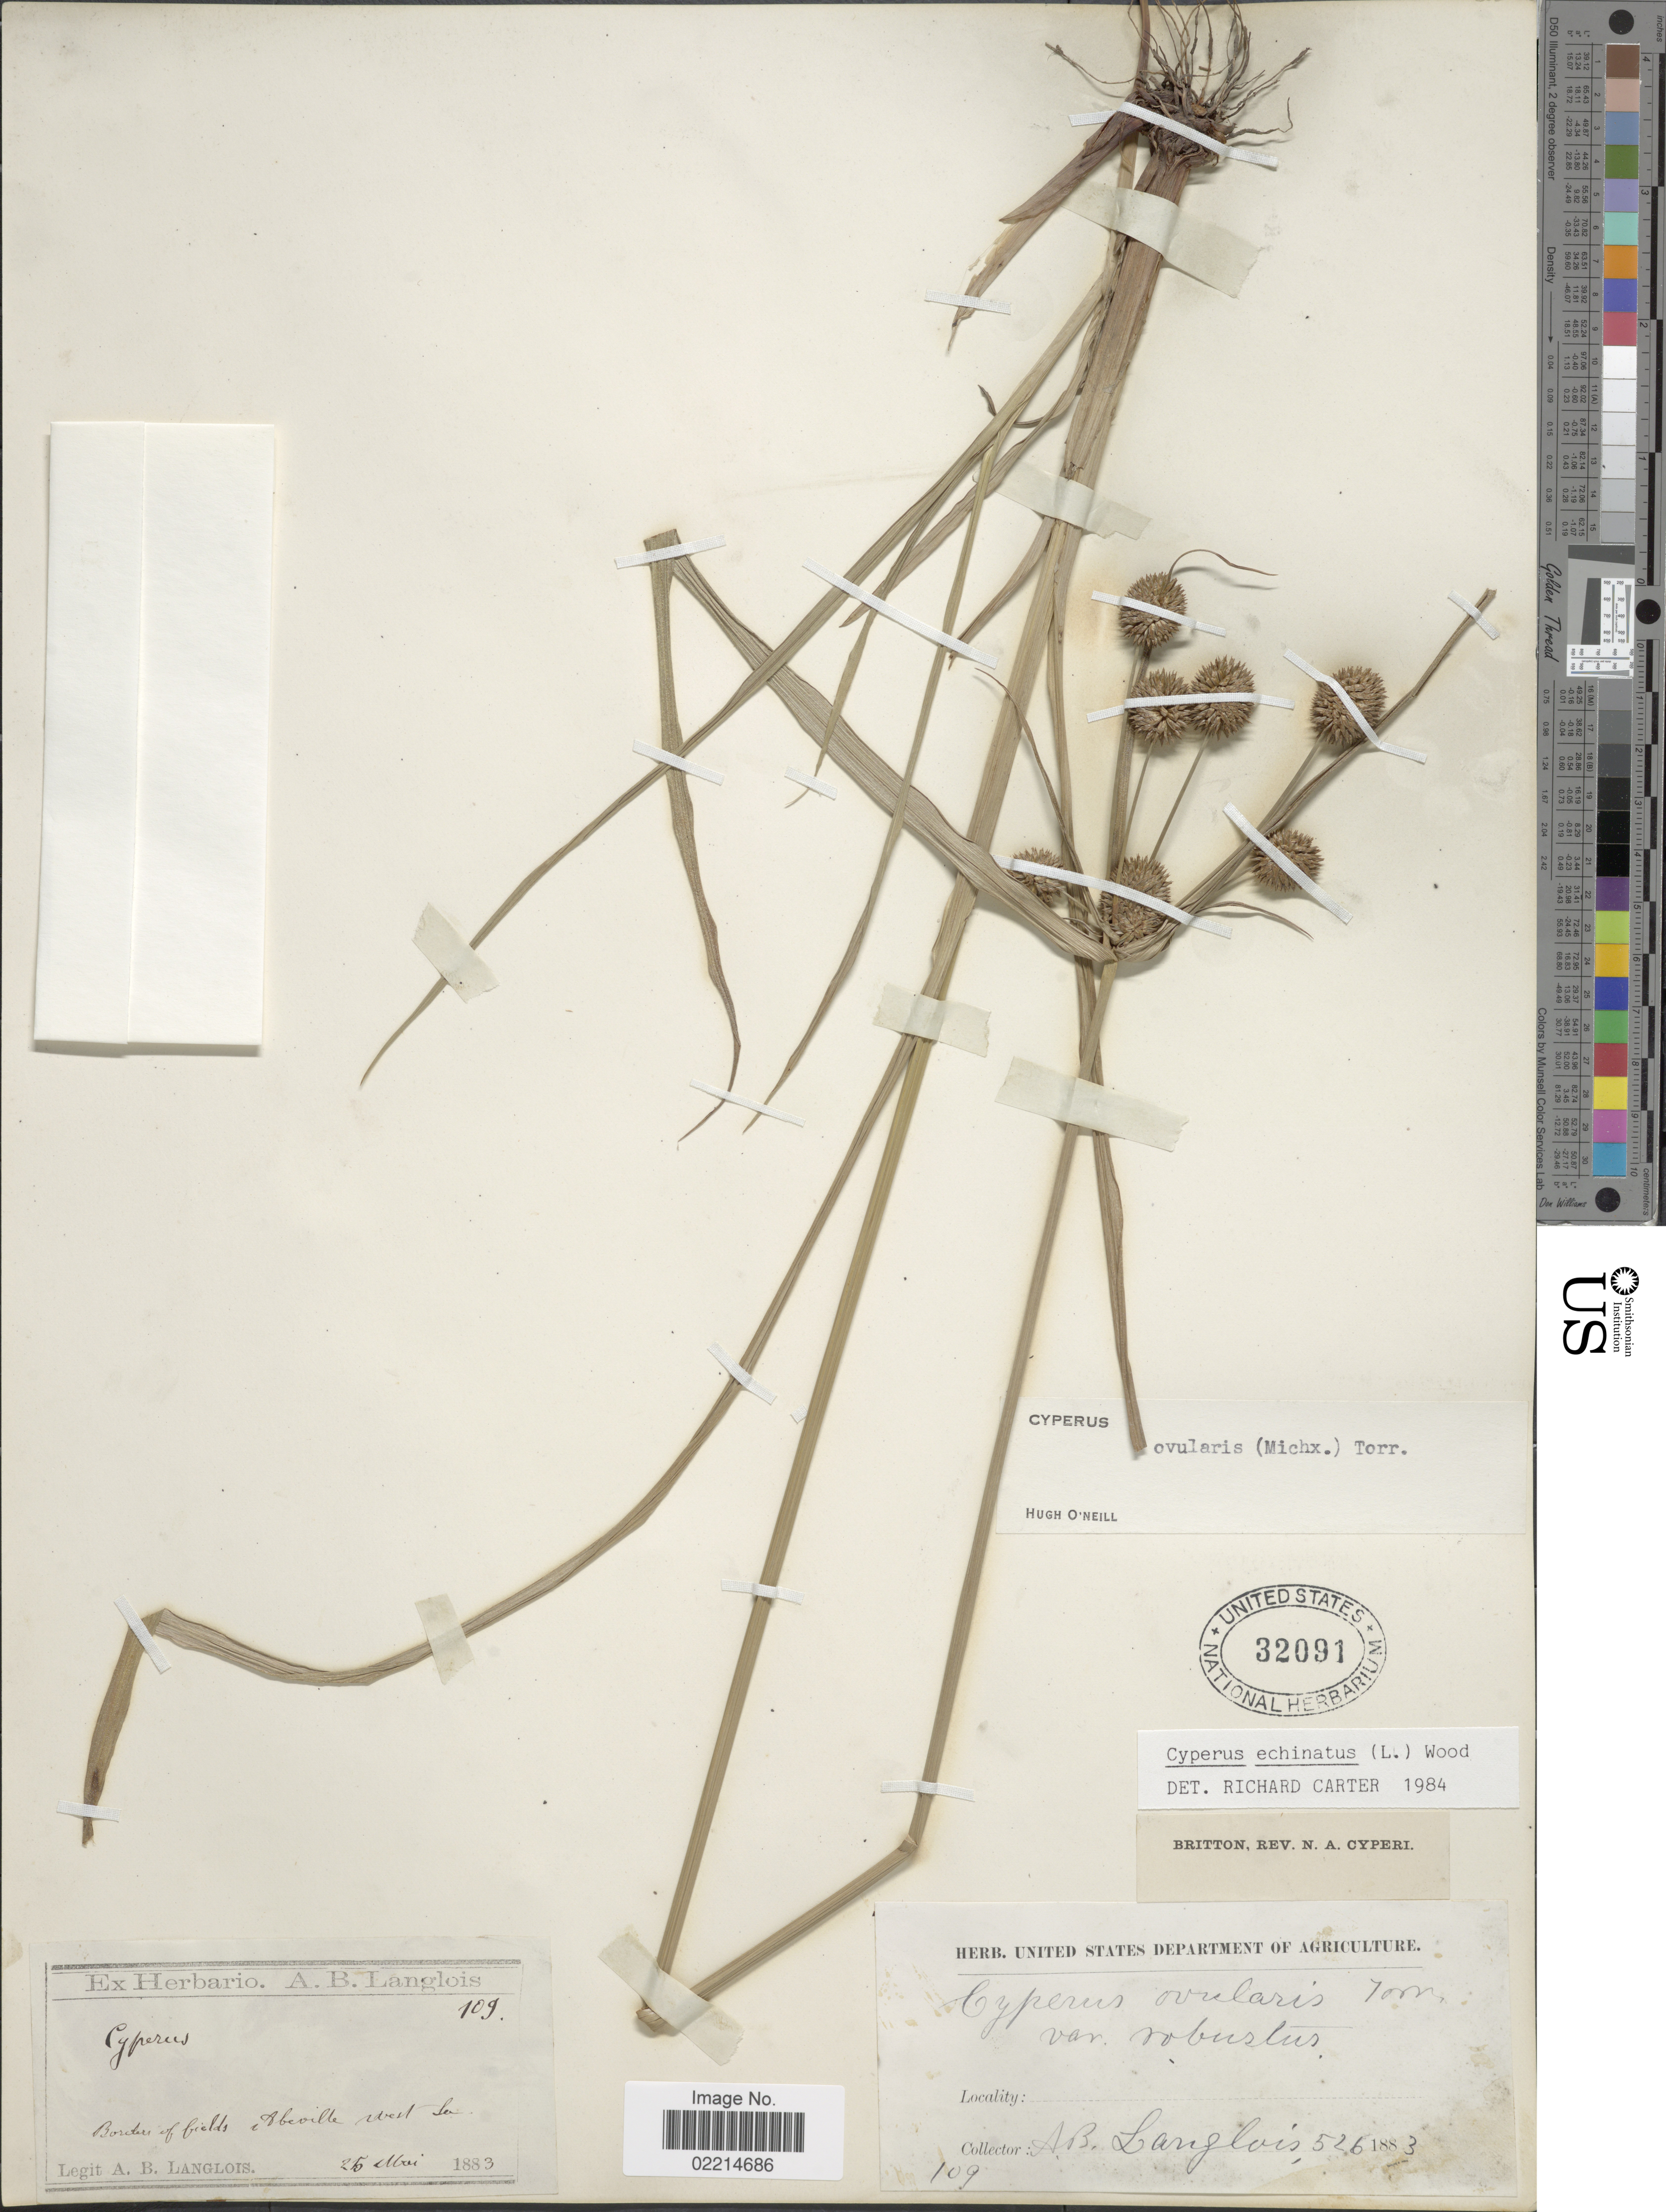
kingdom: Plantae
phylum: Tracheophyta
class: Liliopsida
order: Poales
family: Cyperaceae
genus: Cyperus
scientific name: Cyperus echinatus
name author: (L.) Alph. Wood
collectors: A. Langlois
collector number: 109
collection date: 1883-05-25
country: United States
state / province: Louisiana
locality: Borders of field, Abeville West La.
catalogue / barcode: US 32091